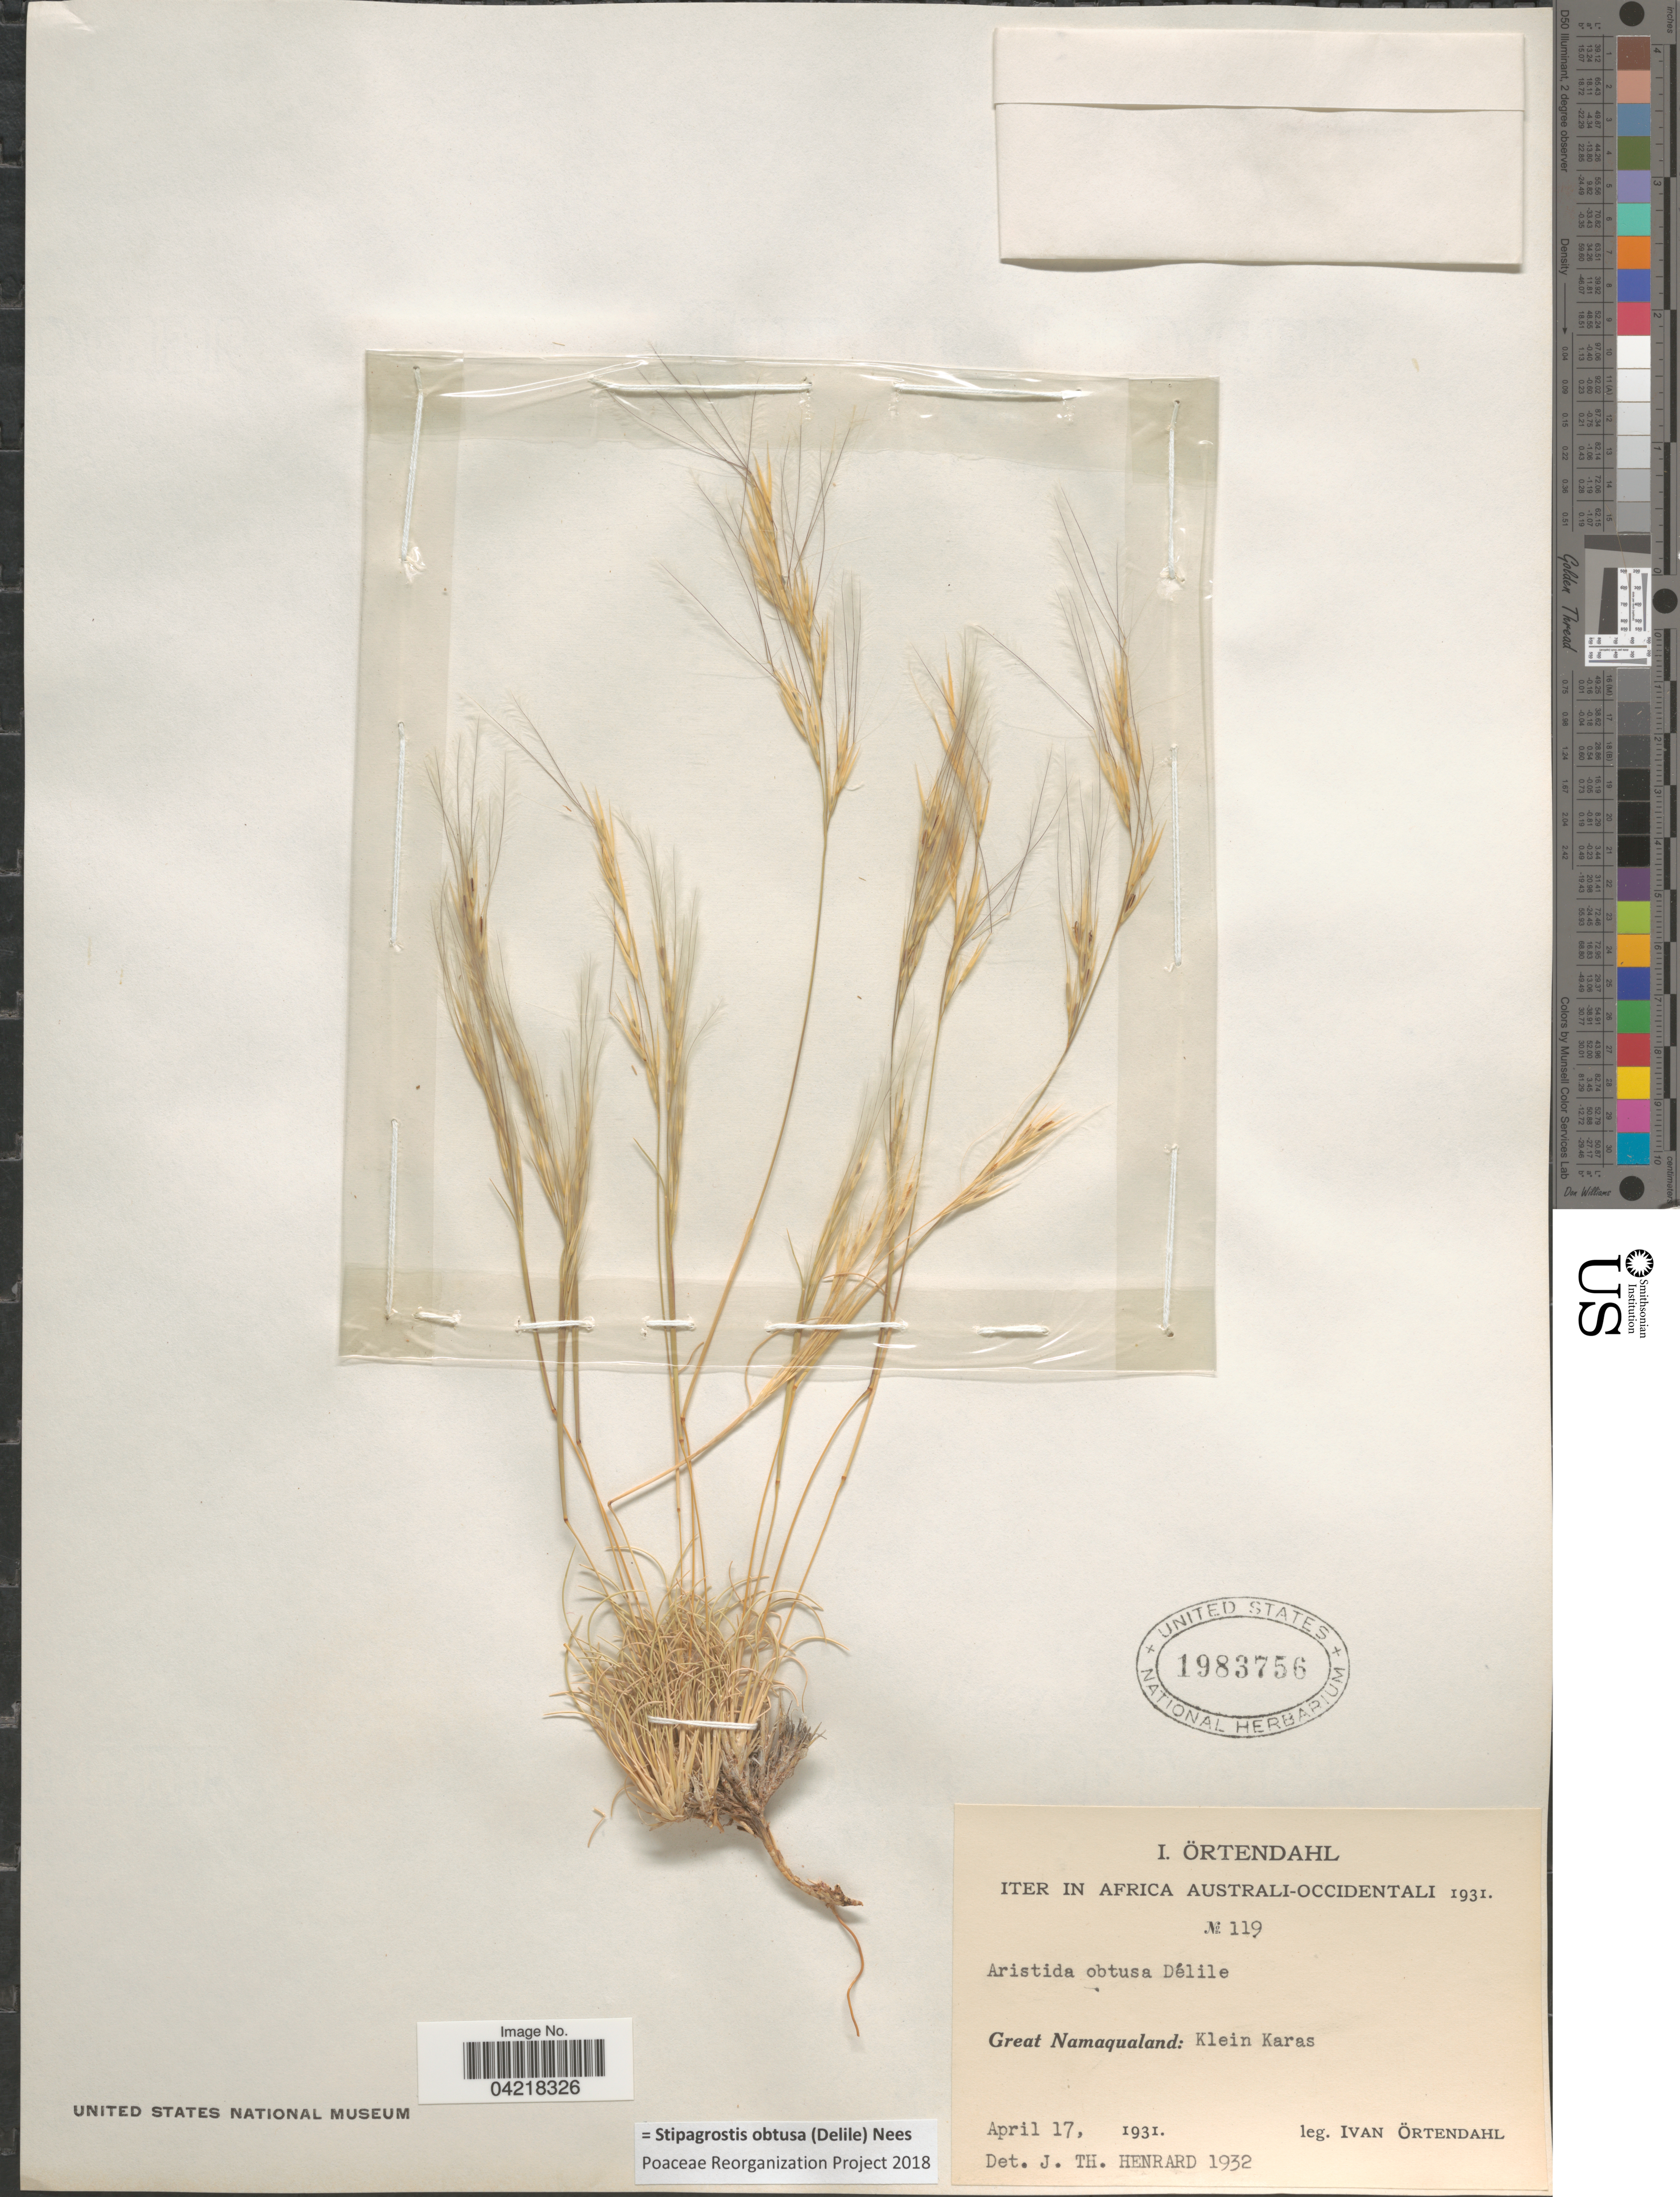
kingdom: Plantae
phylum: Tracheophyta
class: Liliopsida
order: Poales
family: Poaceae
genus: Stipagrostis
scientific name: Stipagrostis obtusa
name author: (Delile) Nees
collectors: I. Ortendahl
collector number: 119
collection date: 1931-04-17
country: Namibia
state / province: Karas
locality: Iter in Africa Australi-Occidental 1931. Great Namaqualand: Klein Karas.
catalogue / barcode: US 1983756